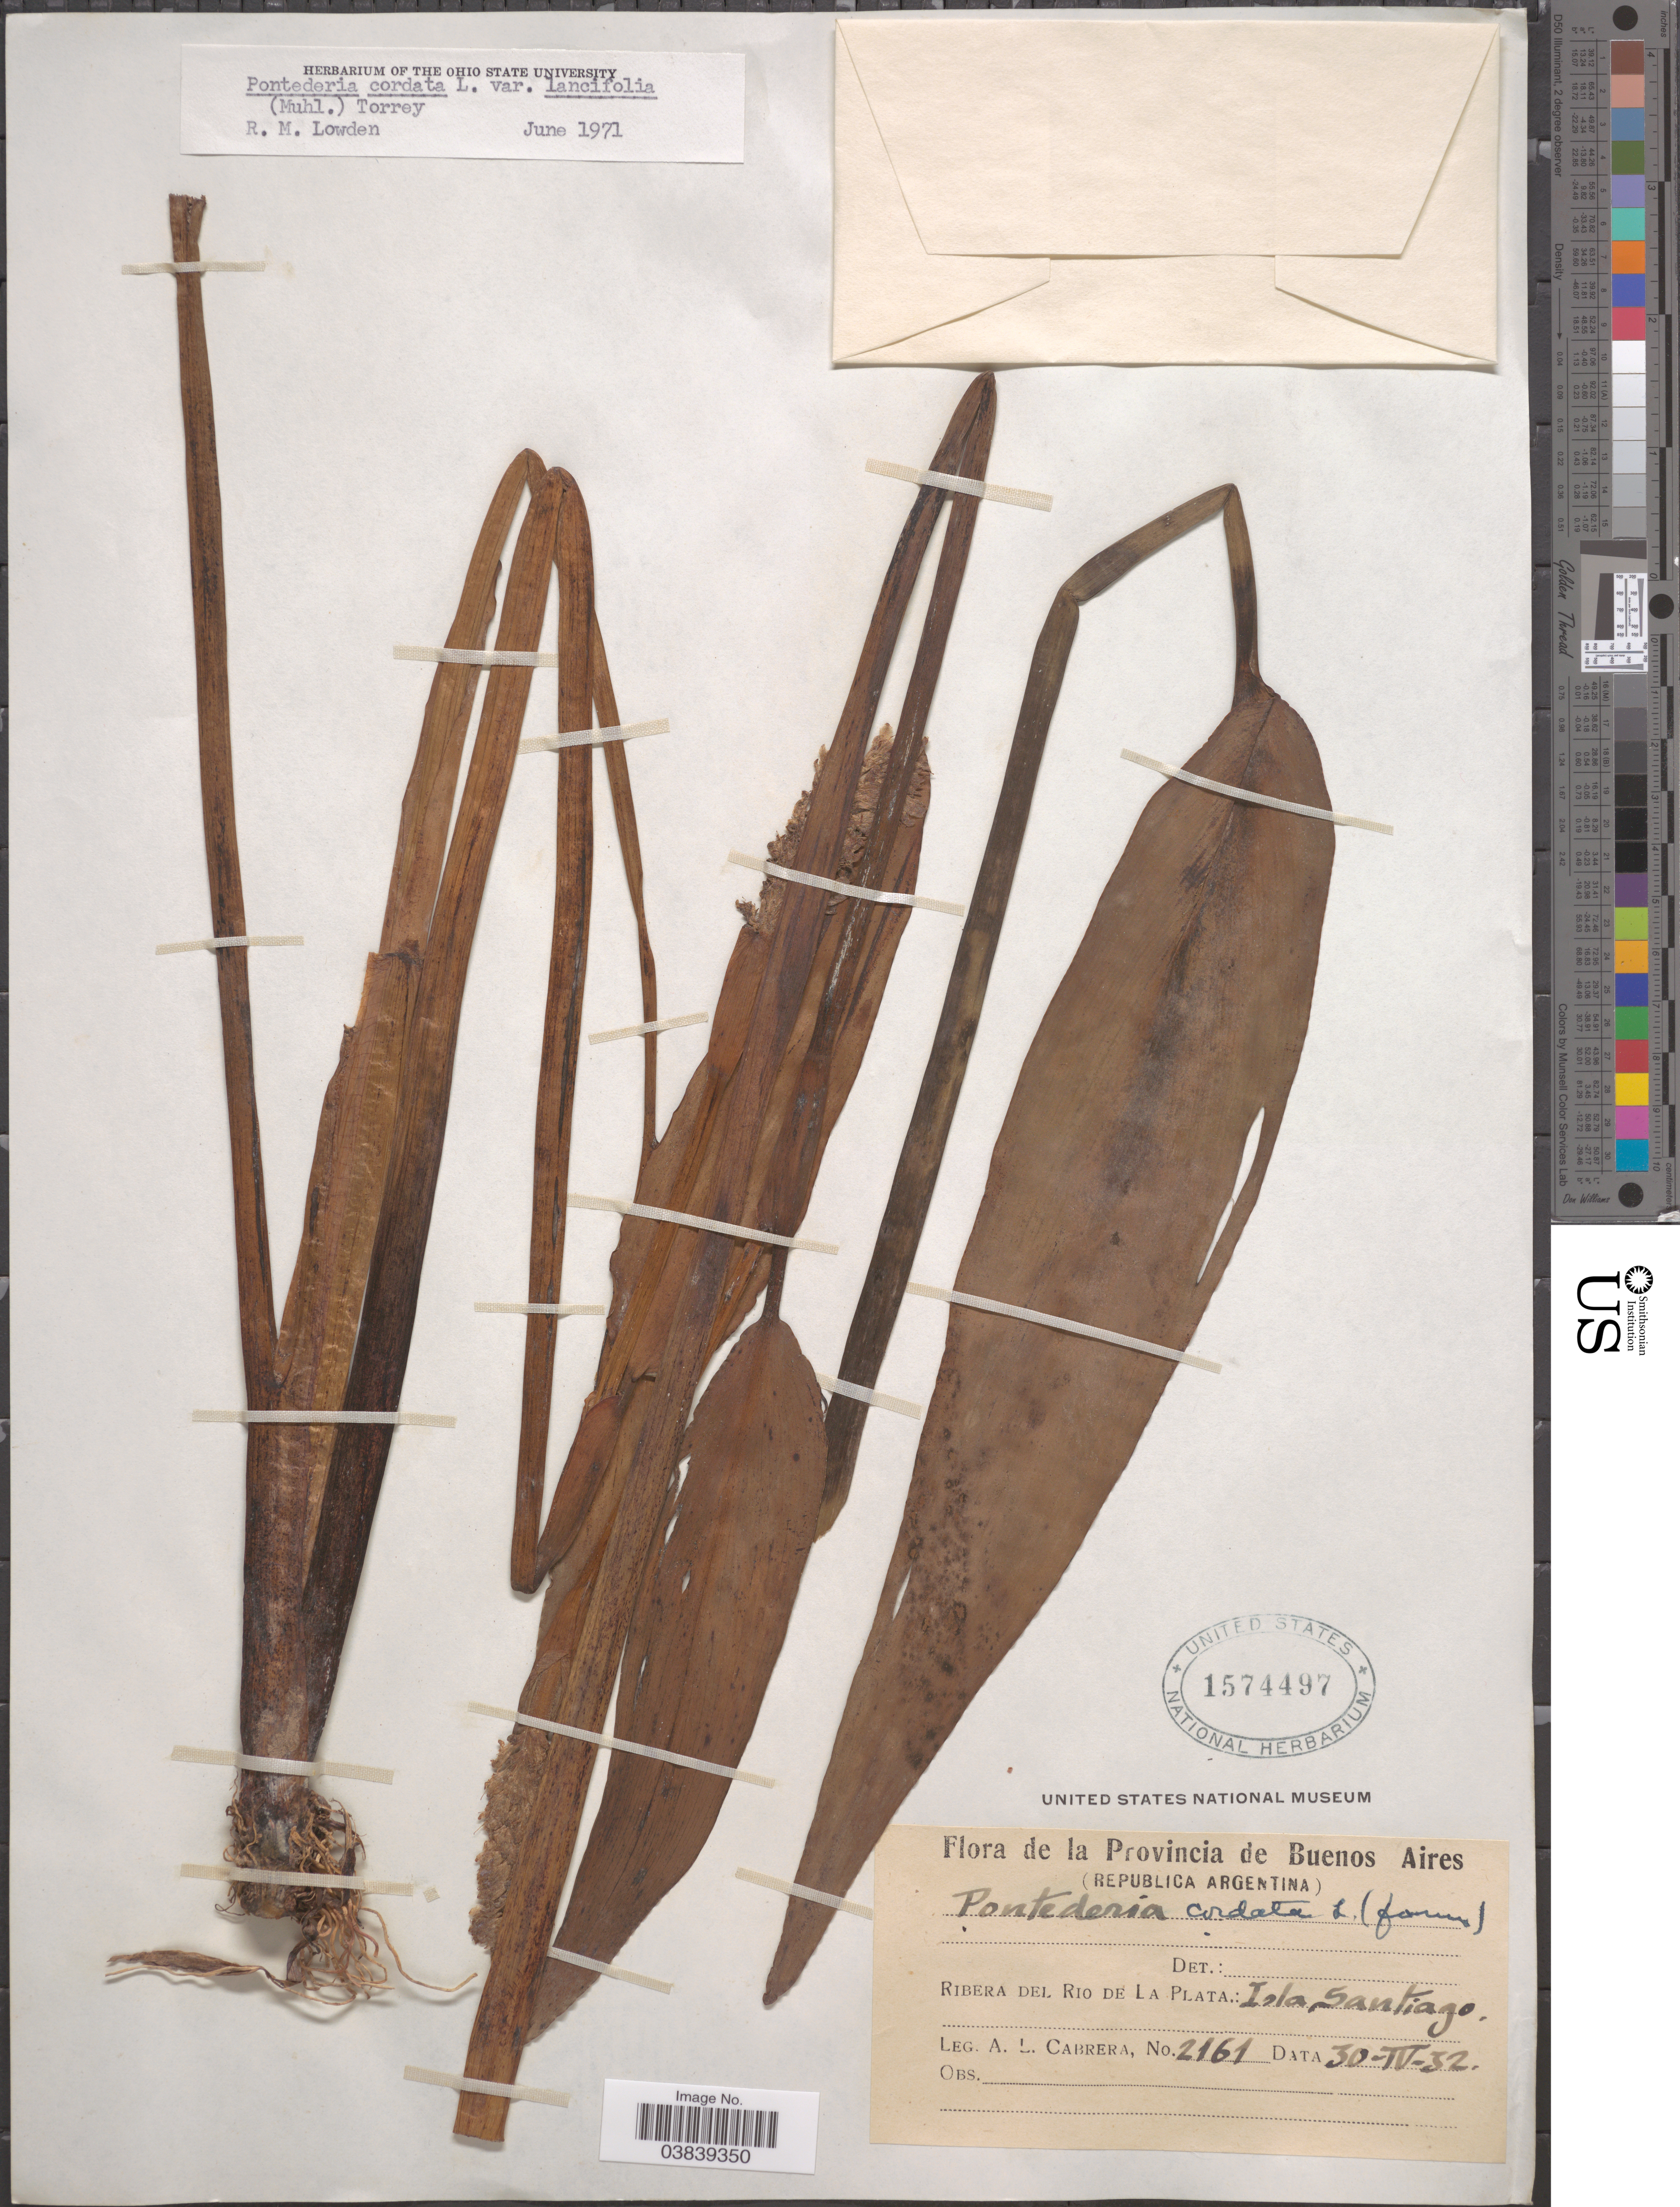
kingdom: Plantae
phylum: Tracheophyta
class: Liliopsida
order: Commelinales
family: Pontederiaceae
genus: Pontederia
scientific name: Pontederia cordata var. cordata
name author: L.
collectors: A. L. Cabrera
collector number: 2161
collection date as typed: Transcribed d/m/y: 30/4/32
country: Argentina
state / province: Buenos Aires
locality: Ribera del Rio de La Plata: Isla Santiago.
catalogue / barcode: US 1574497